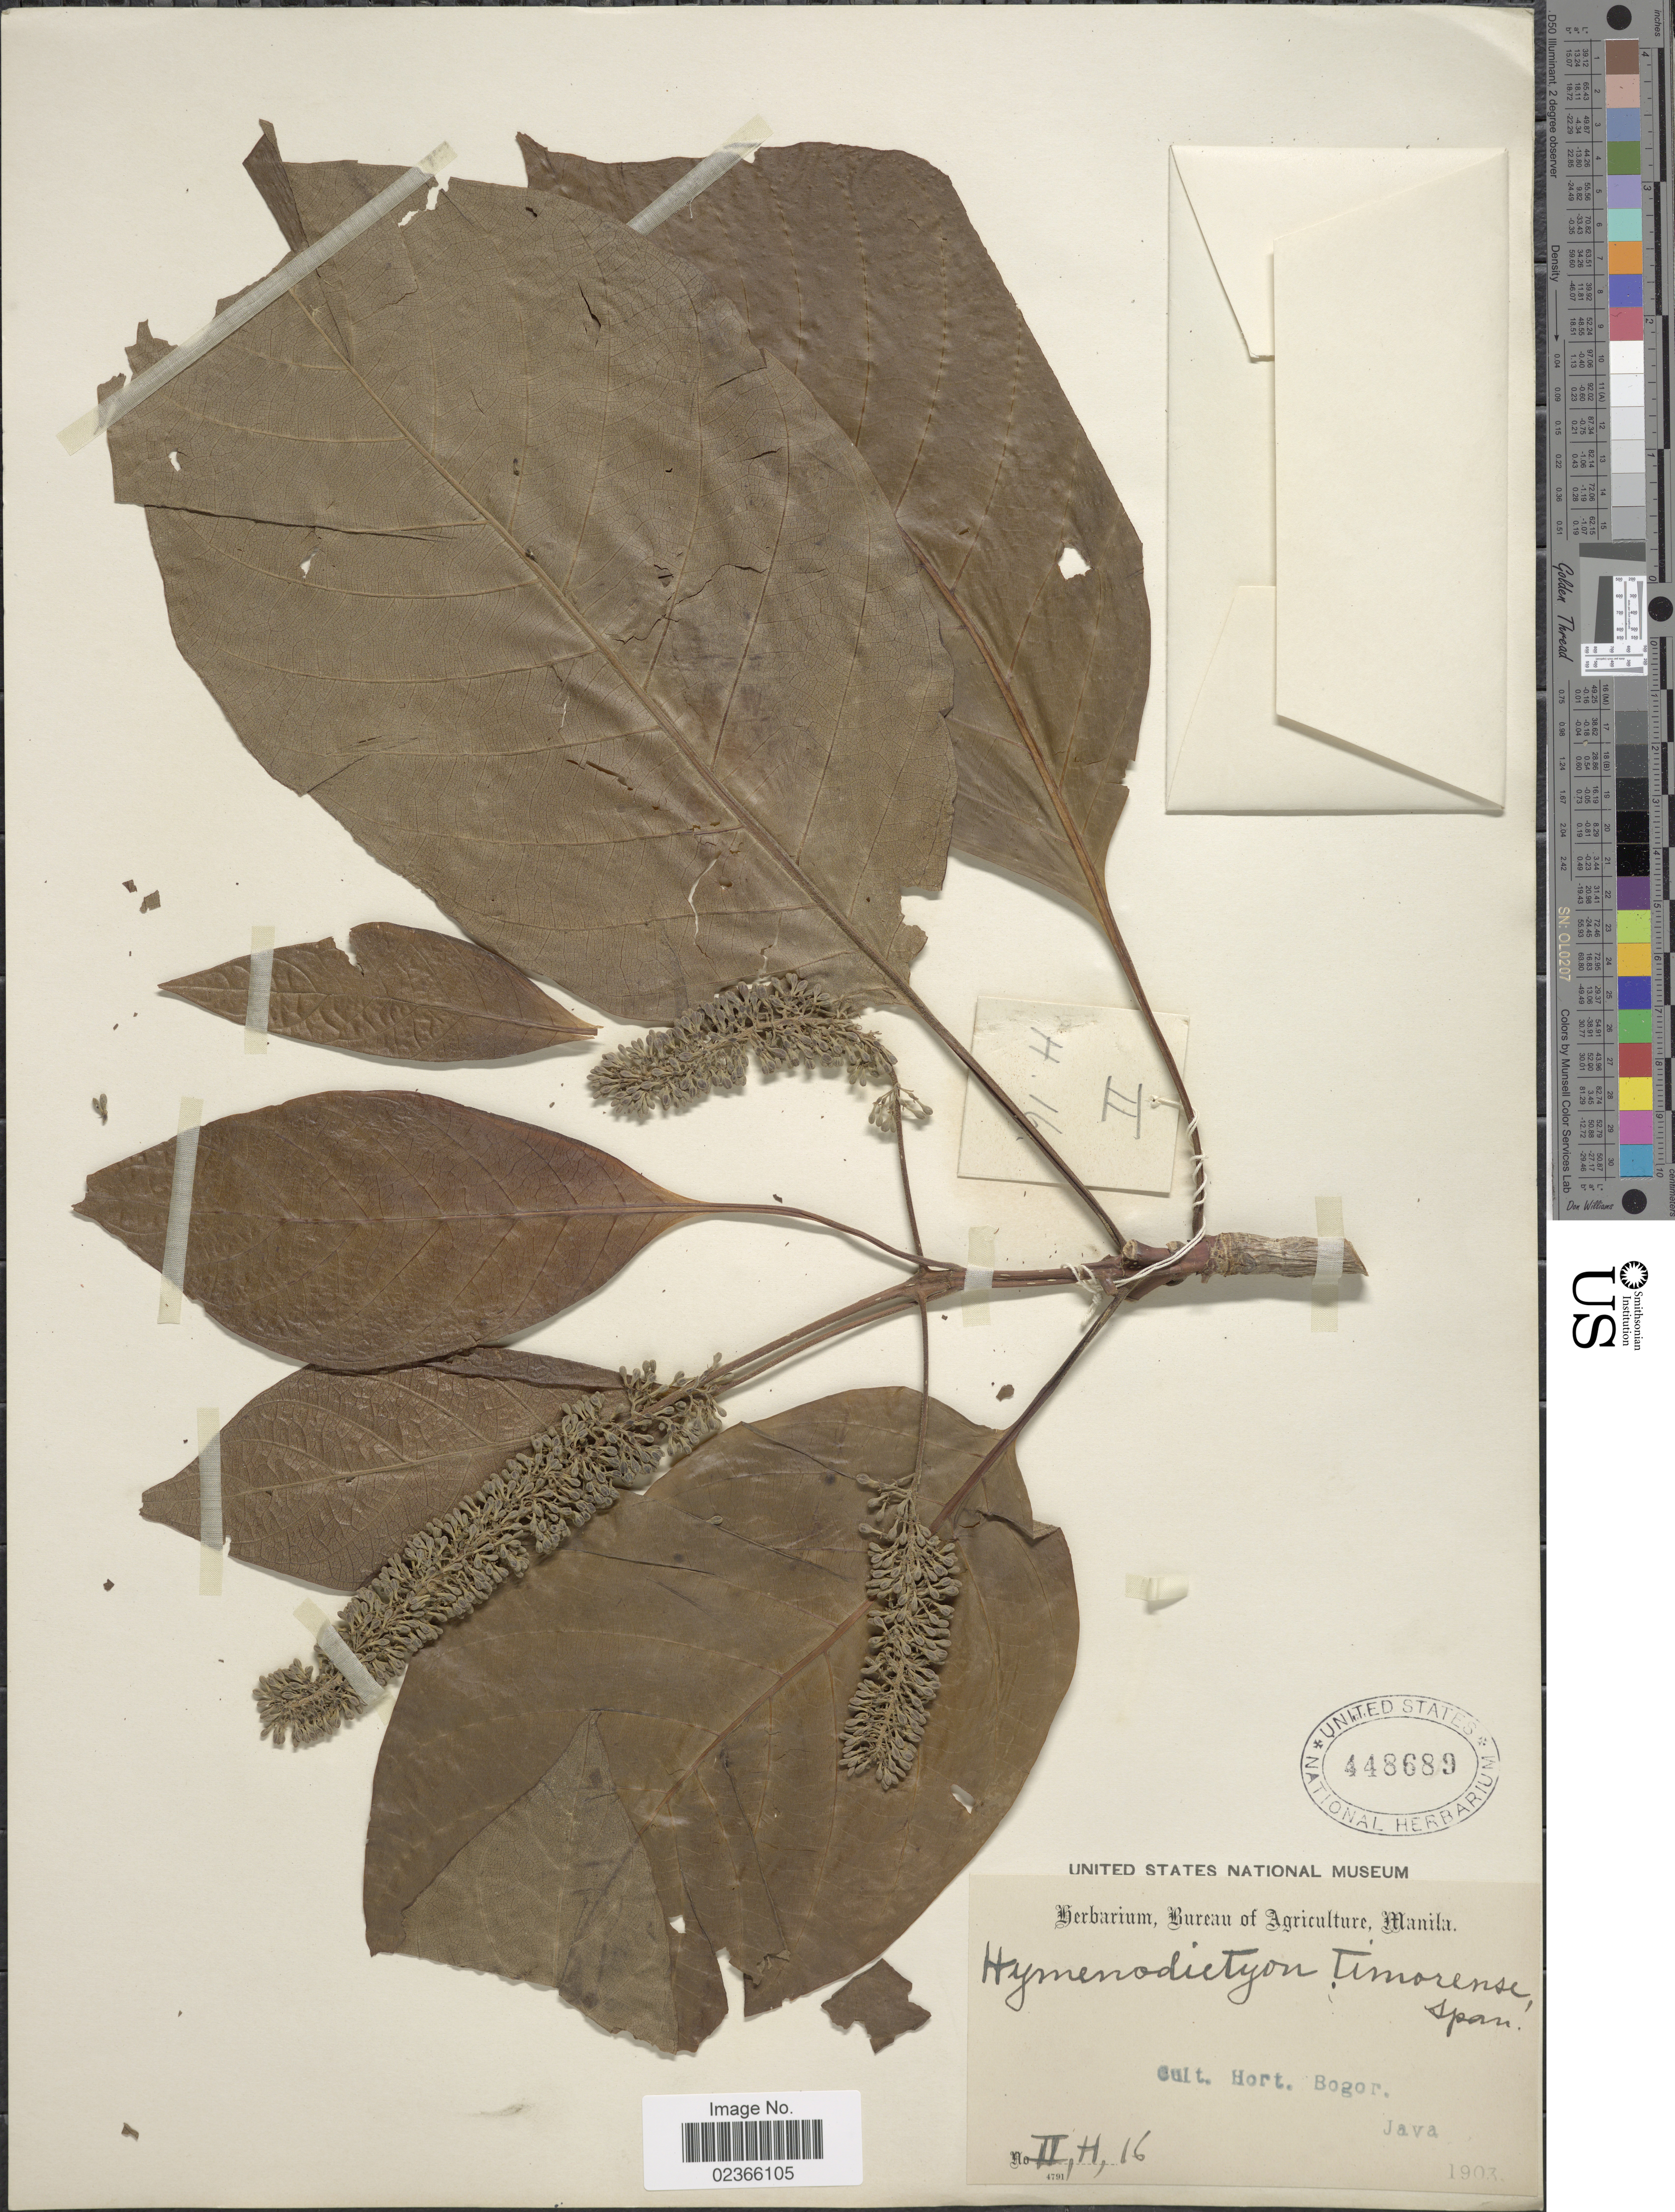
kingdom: Plantae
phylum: Tracheophyta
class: Magnoliopsida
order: Gentianales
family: Rubiaceae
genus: Hymenodictyon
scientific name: Hymenodictyon timoriense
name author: Klotzsch ex Walp.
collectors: ex Herb. Bur. Agric. Manila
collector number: II, H, 16?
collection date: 1903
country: Indonesia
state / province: Java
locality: Cult. Hort. Bogor. Java.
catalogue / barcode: US 448689